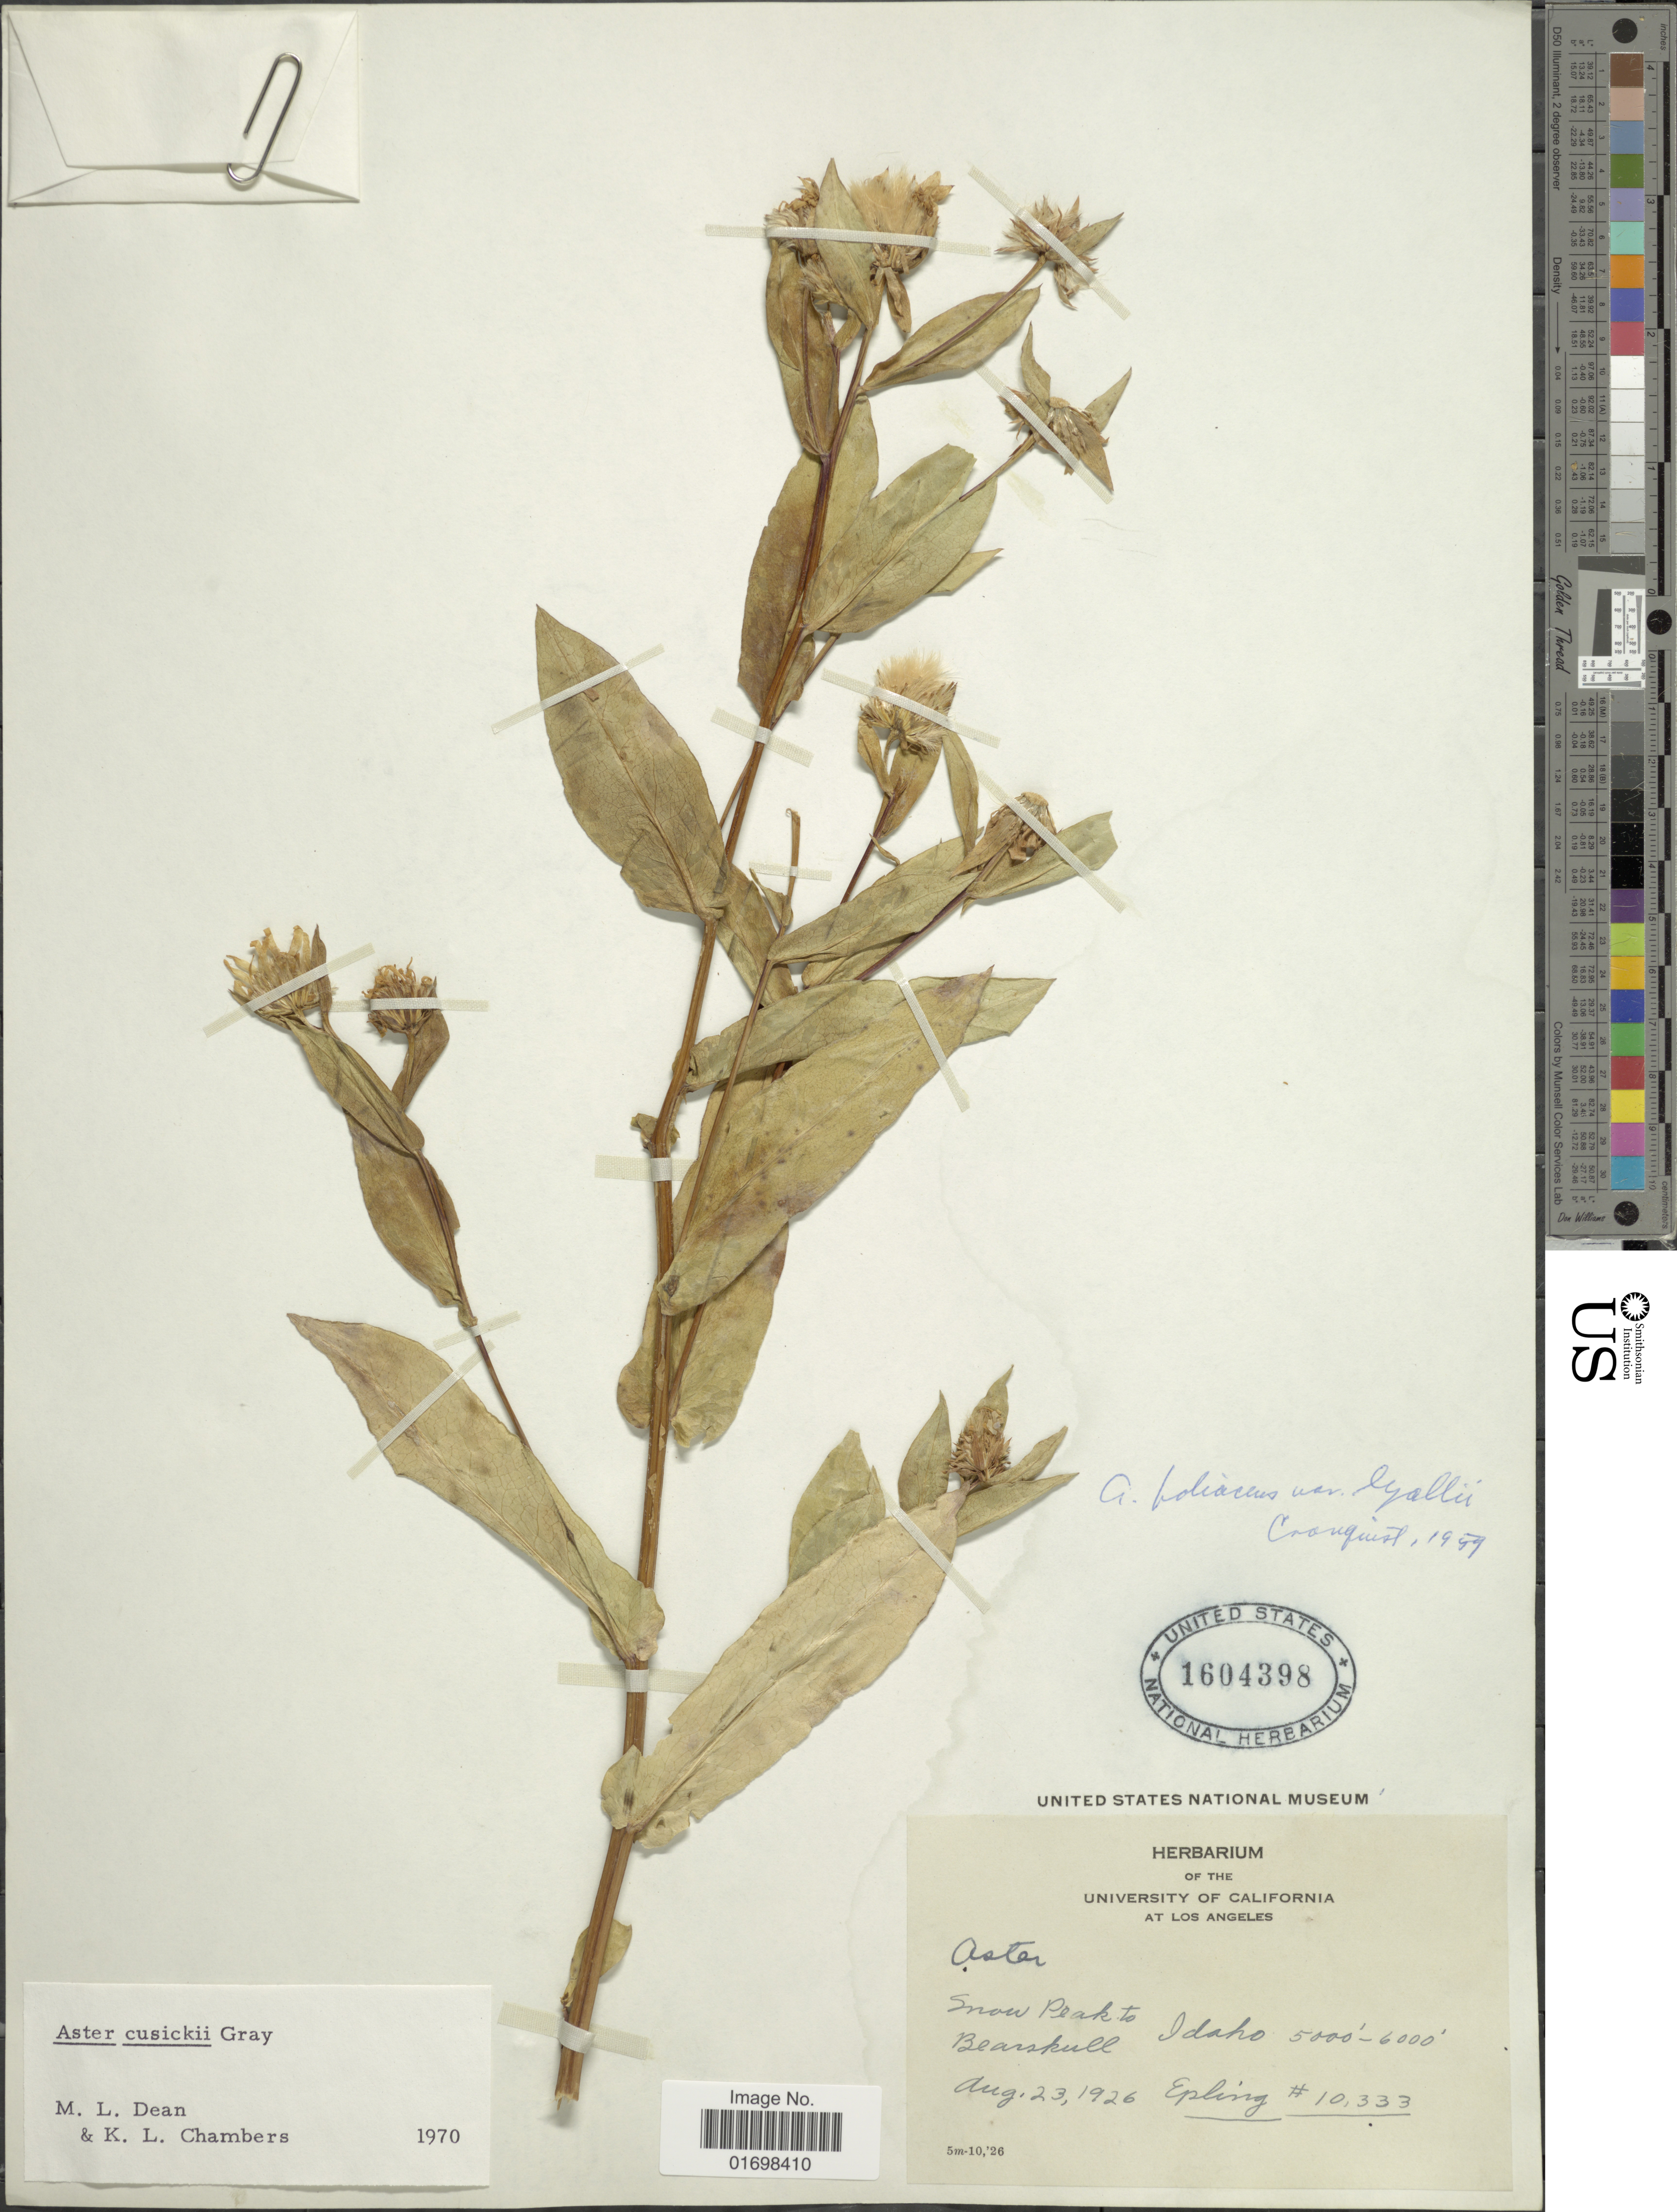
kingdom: Plantae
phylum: Tracheophyta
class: Magnoliopsida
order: Asterales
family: Asteraceae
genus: Symphyotrichum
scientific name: Symphyotrichum cusickii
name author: (A. Gray) G.L. Nesom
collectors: -- Epling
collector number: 10333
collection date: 1926-08-23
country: United States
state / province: Idaho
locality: Snow Peak to Bearskull, Idaho.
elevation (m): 1524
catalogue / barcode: US 1604398